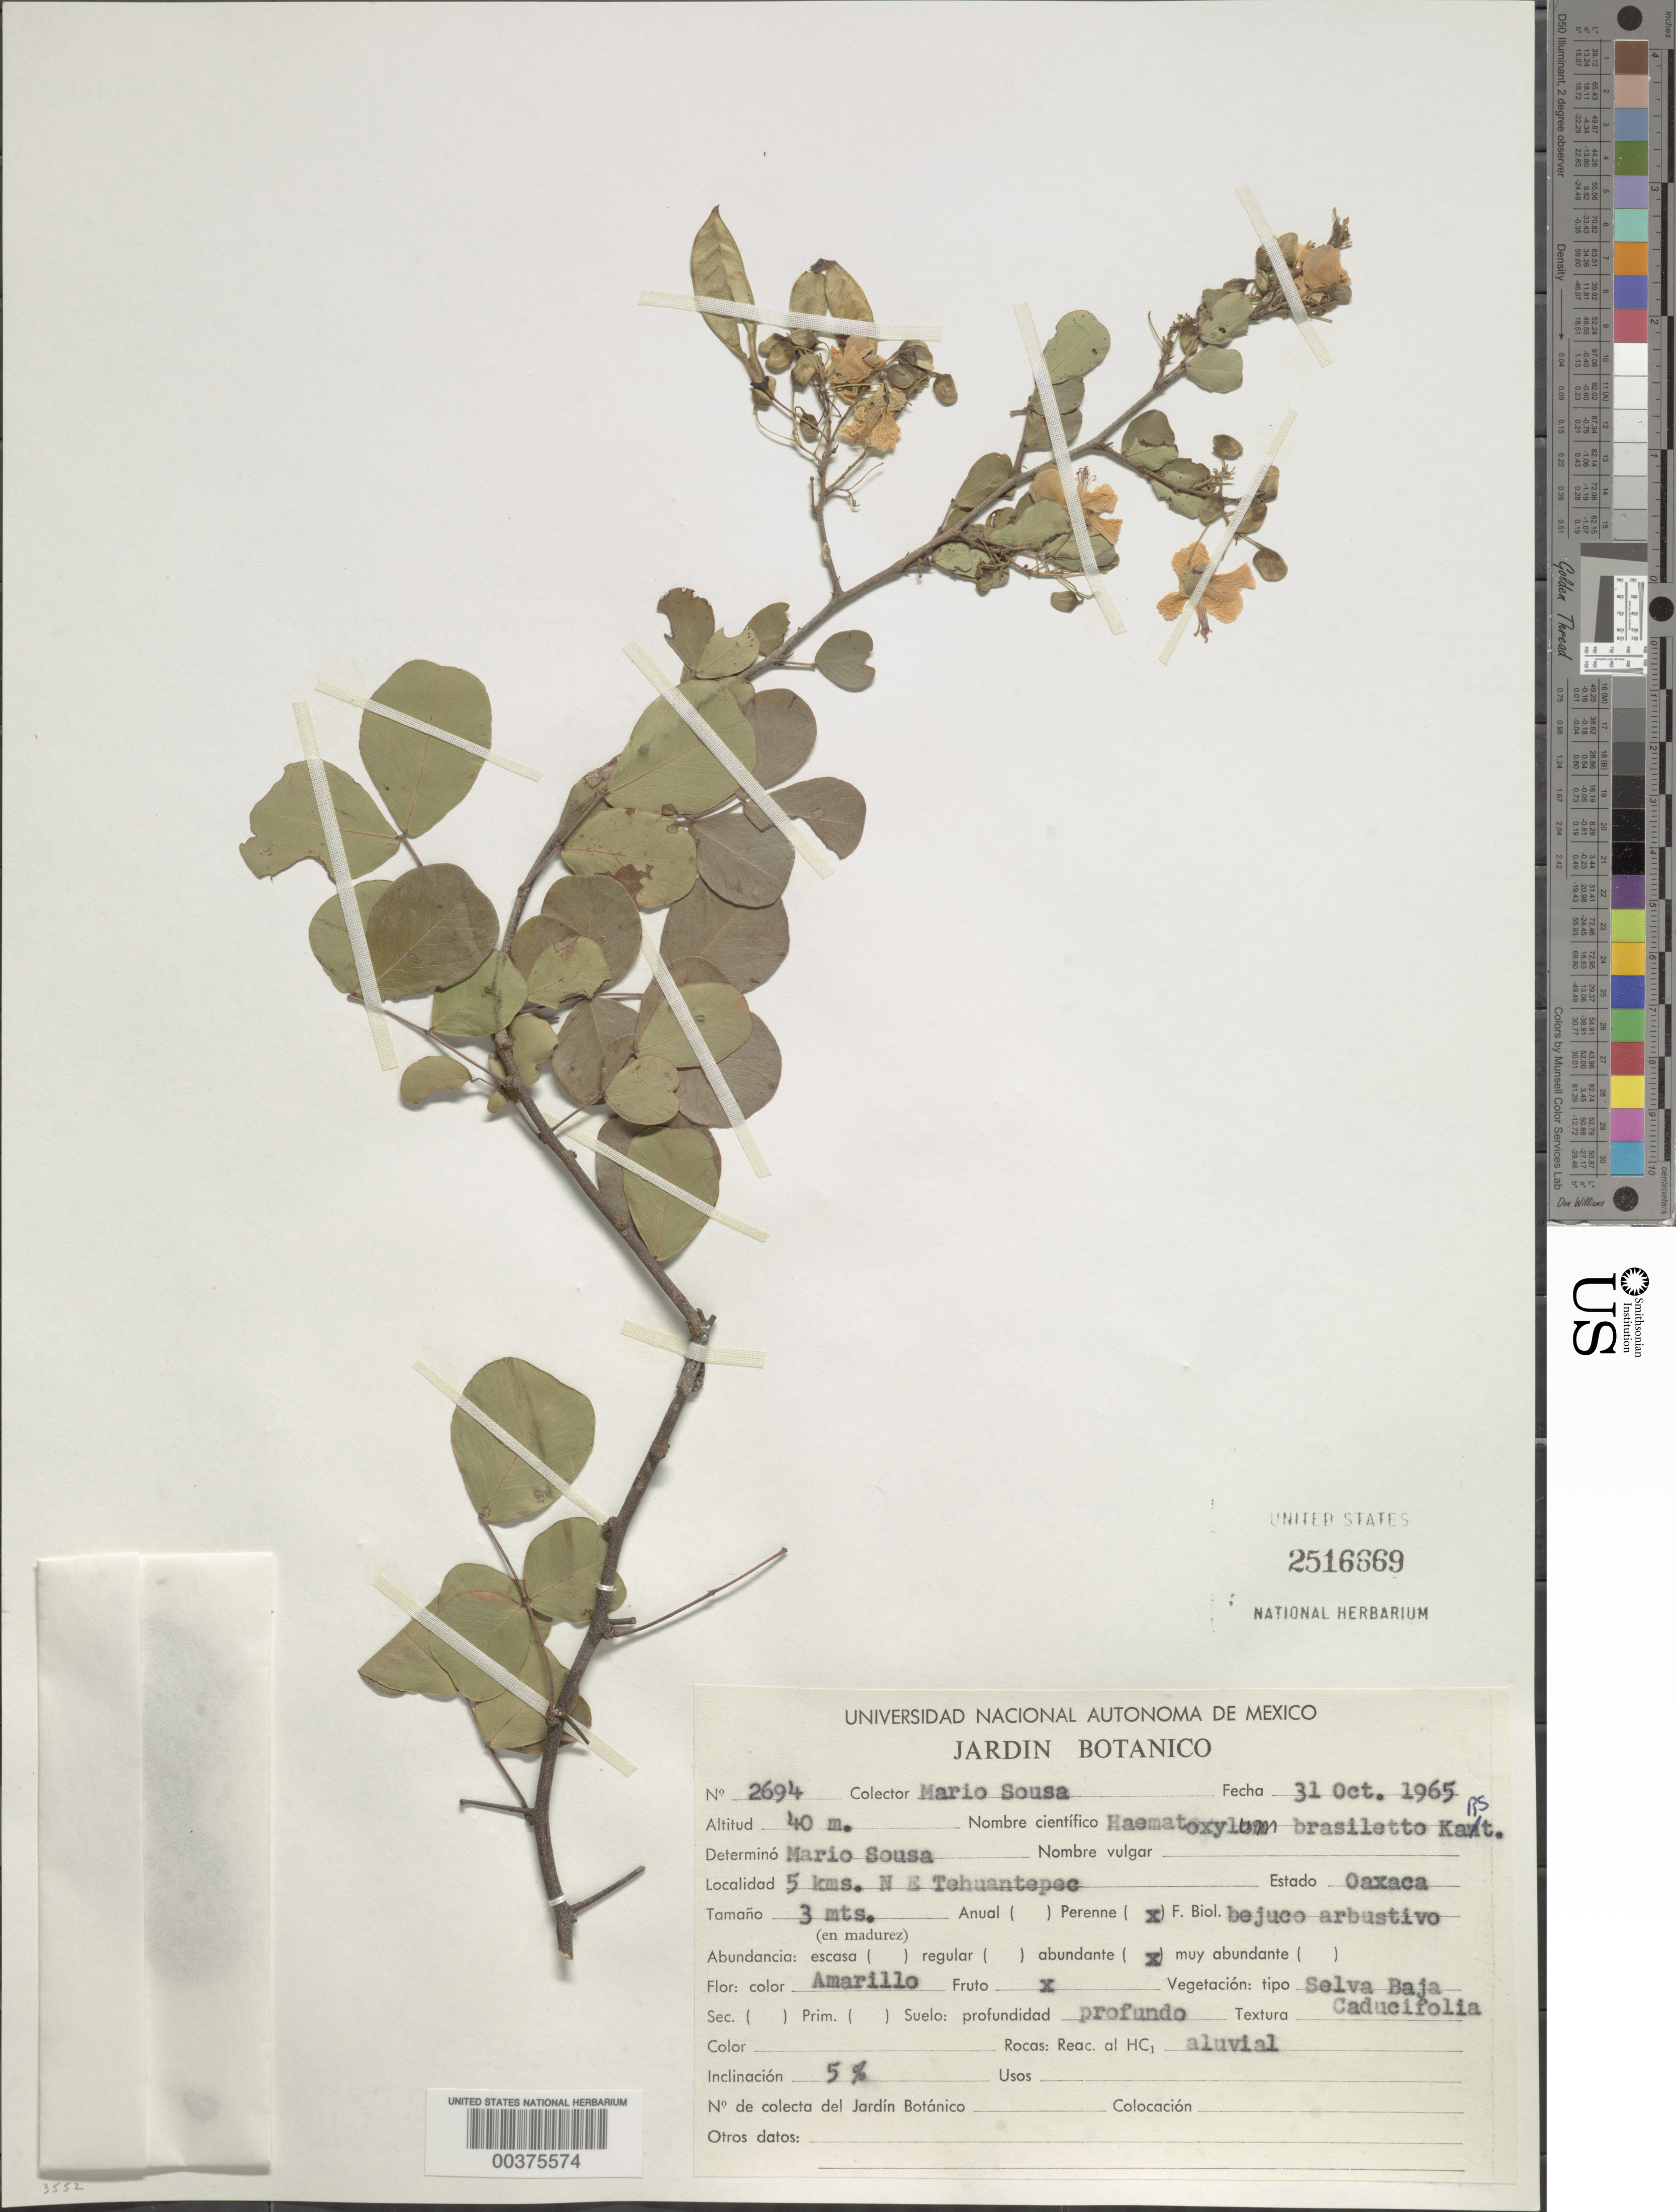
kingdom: Plantae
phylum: Tracheophyta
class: Magnoliopsida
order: Fabales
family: Fabaceae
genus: Haematoxylum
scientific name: Haematoxylum brasiletto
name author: H. Karst.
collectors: M. Sousa S.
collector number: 2694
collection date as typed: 31 Oct 1965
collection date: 1965-10-31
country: Mexico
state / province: Oaxaca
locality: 5 km NE Tehuantepec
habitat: Selva baja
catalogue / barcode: US 2516669